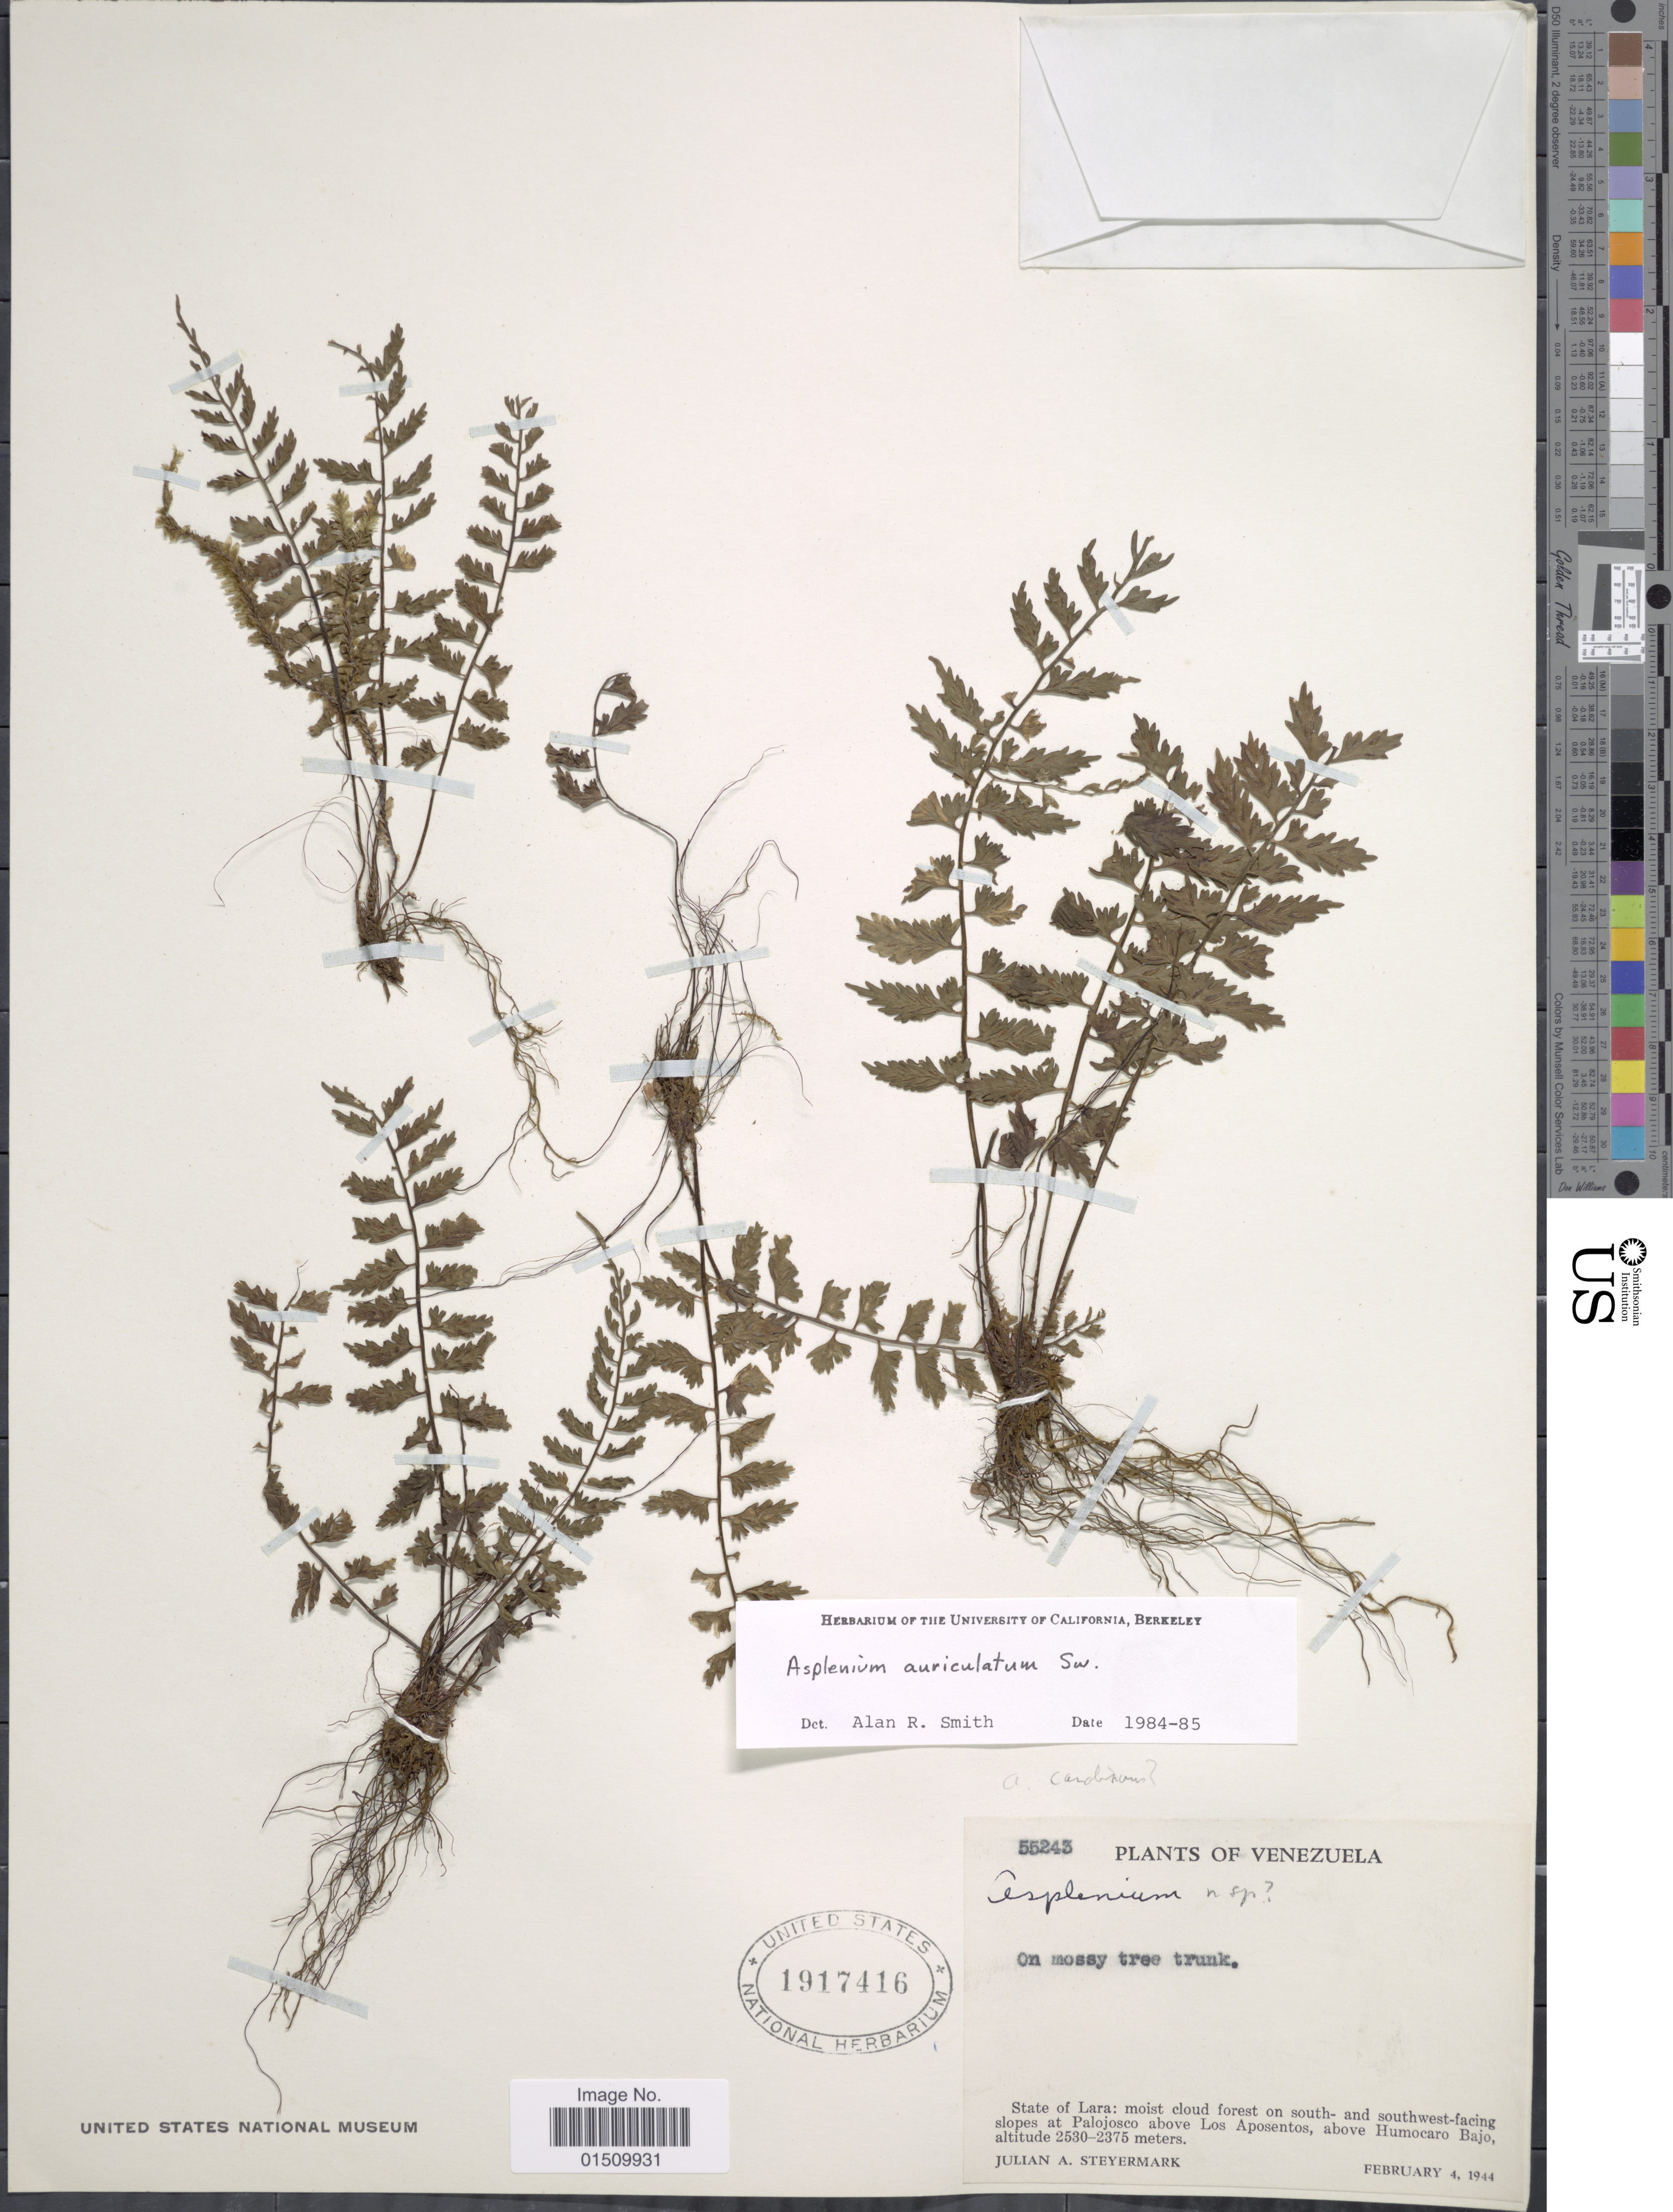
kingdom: Plantae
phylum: Tracheophyta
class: Polypodiopsida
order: Polypodiales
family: Aspleniaceae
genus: Asplenium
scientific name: Asplenium auriculatum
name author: Sw.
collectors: J. Steyermark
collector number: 55243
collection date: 1944-02-04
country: Venezuela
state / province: Lara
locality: Venezuela, moist cloud forest on south- and southwest-facing slopes at Palojosco above Los Aposentos, above Humocaro Bajo.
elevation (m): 2375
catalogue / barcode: US 1917416